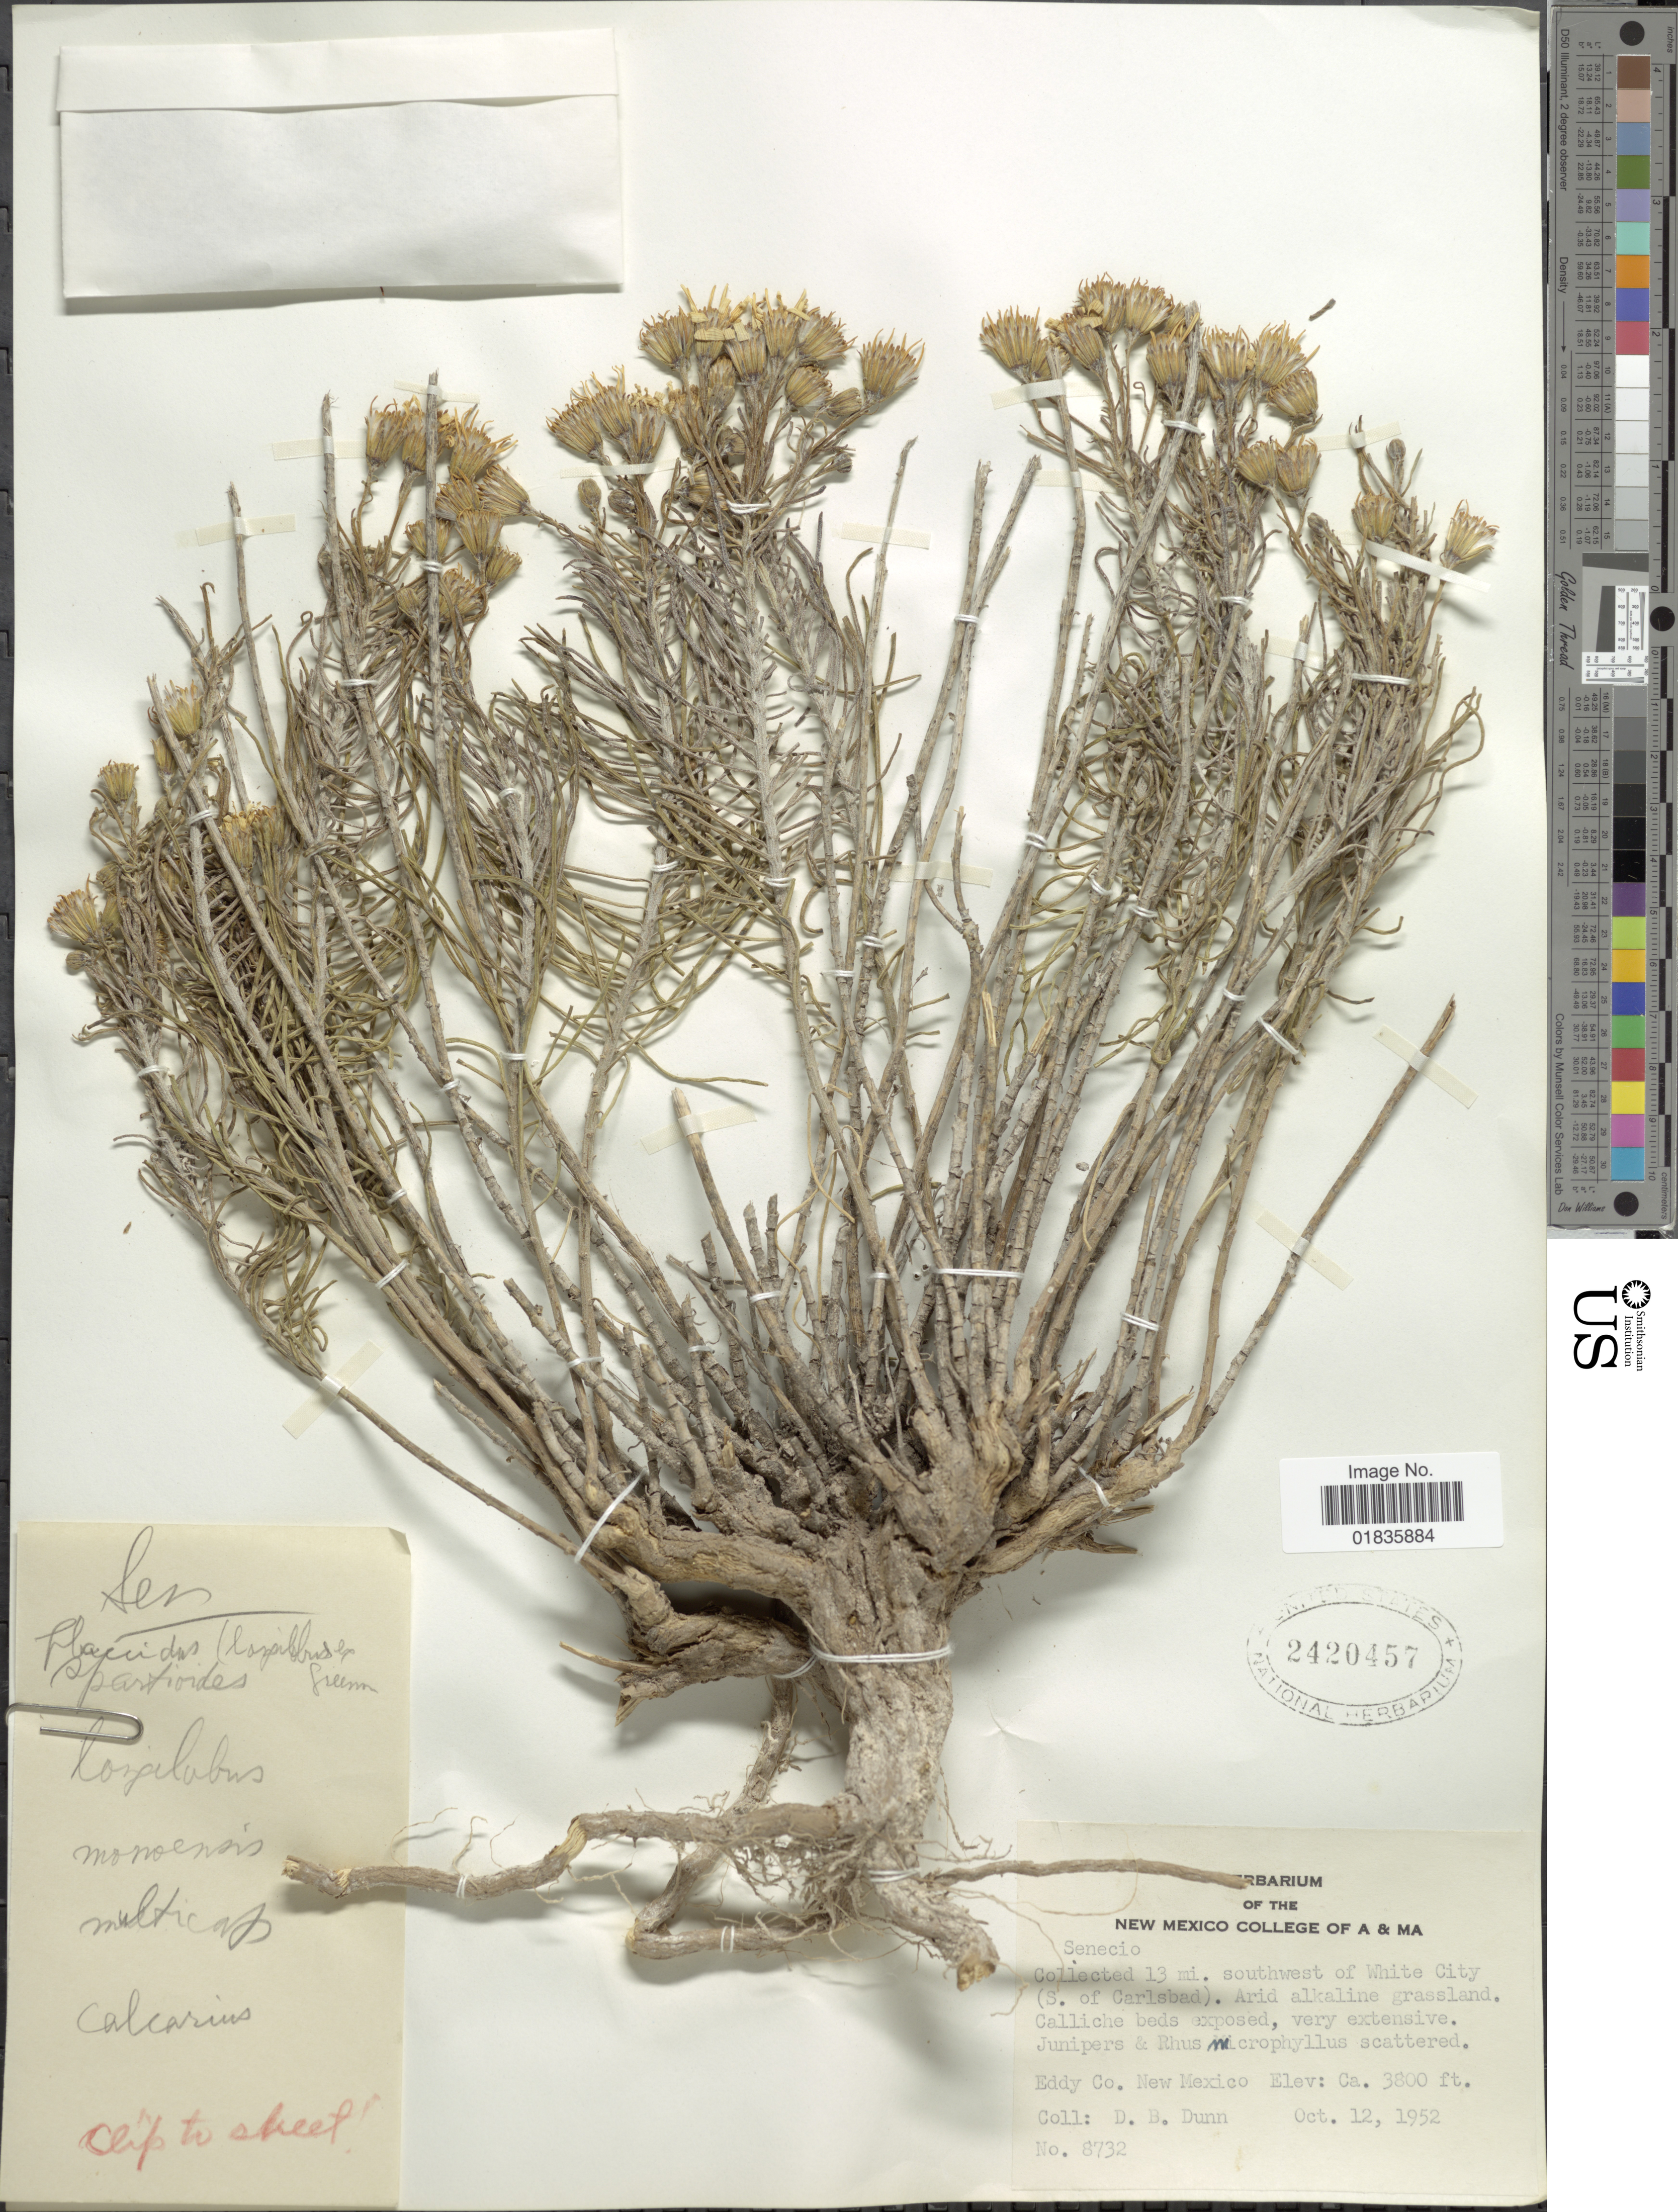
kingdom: Plantae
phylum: Tracheophyta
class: Magnoliopsida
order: Asterales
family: Asteraceae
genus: Senecio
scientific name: Senecio sp.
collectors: D. D. Dunn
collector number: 8732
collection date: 1952-10-12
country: United States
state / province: New Mexico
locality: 13 mi. southeast of White City (S. of Carlsbed), arid alkaline grassland, Eddy Co.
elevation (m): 1158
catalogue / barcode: US 2420457